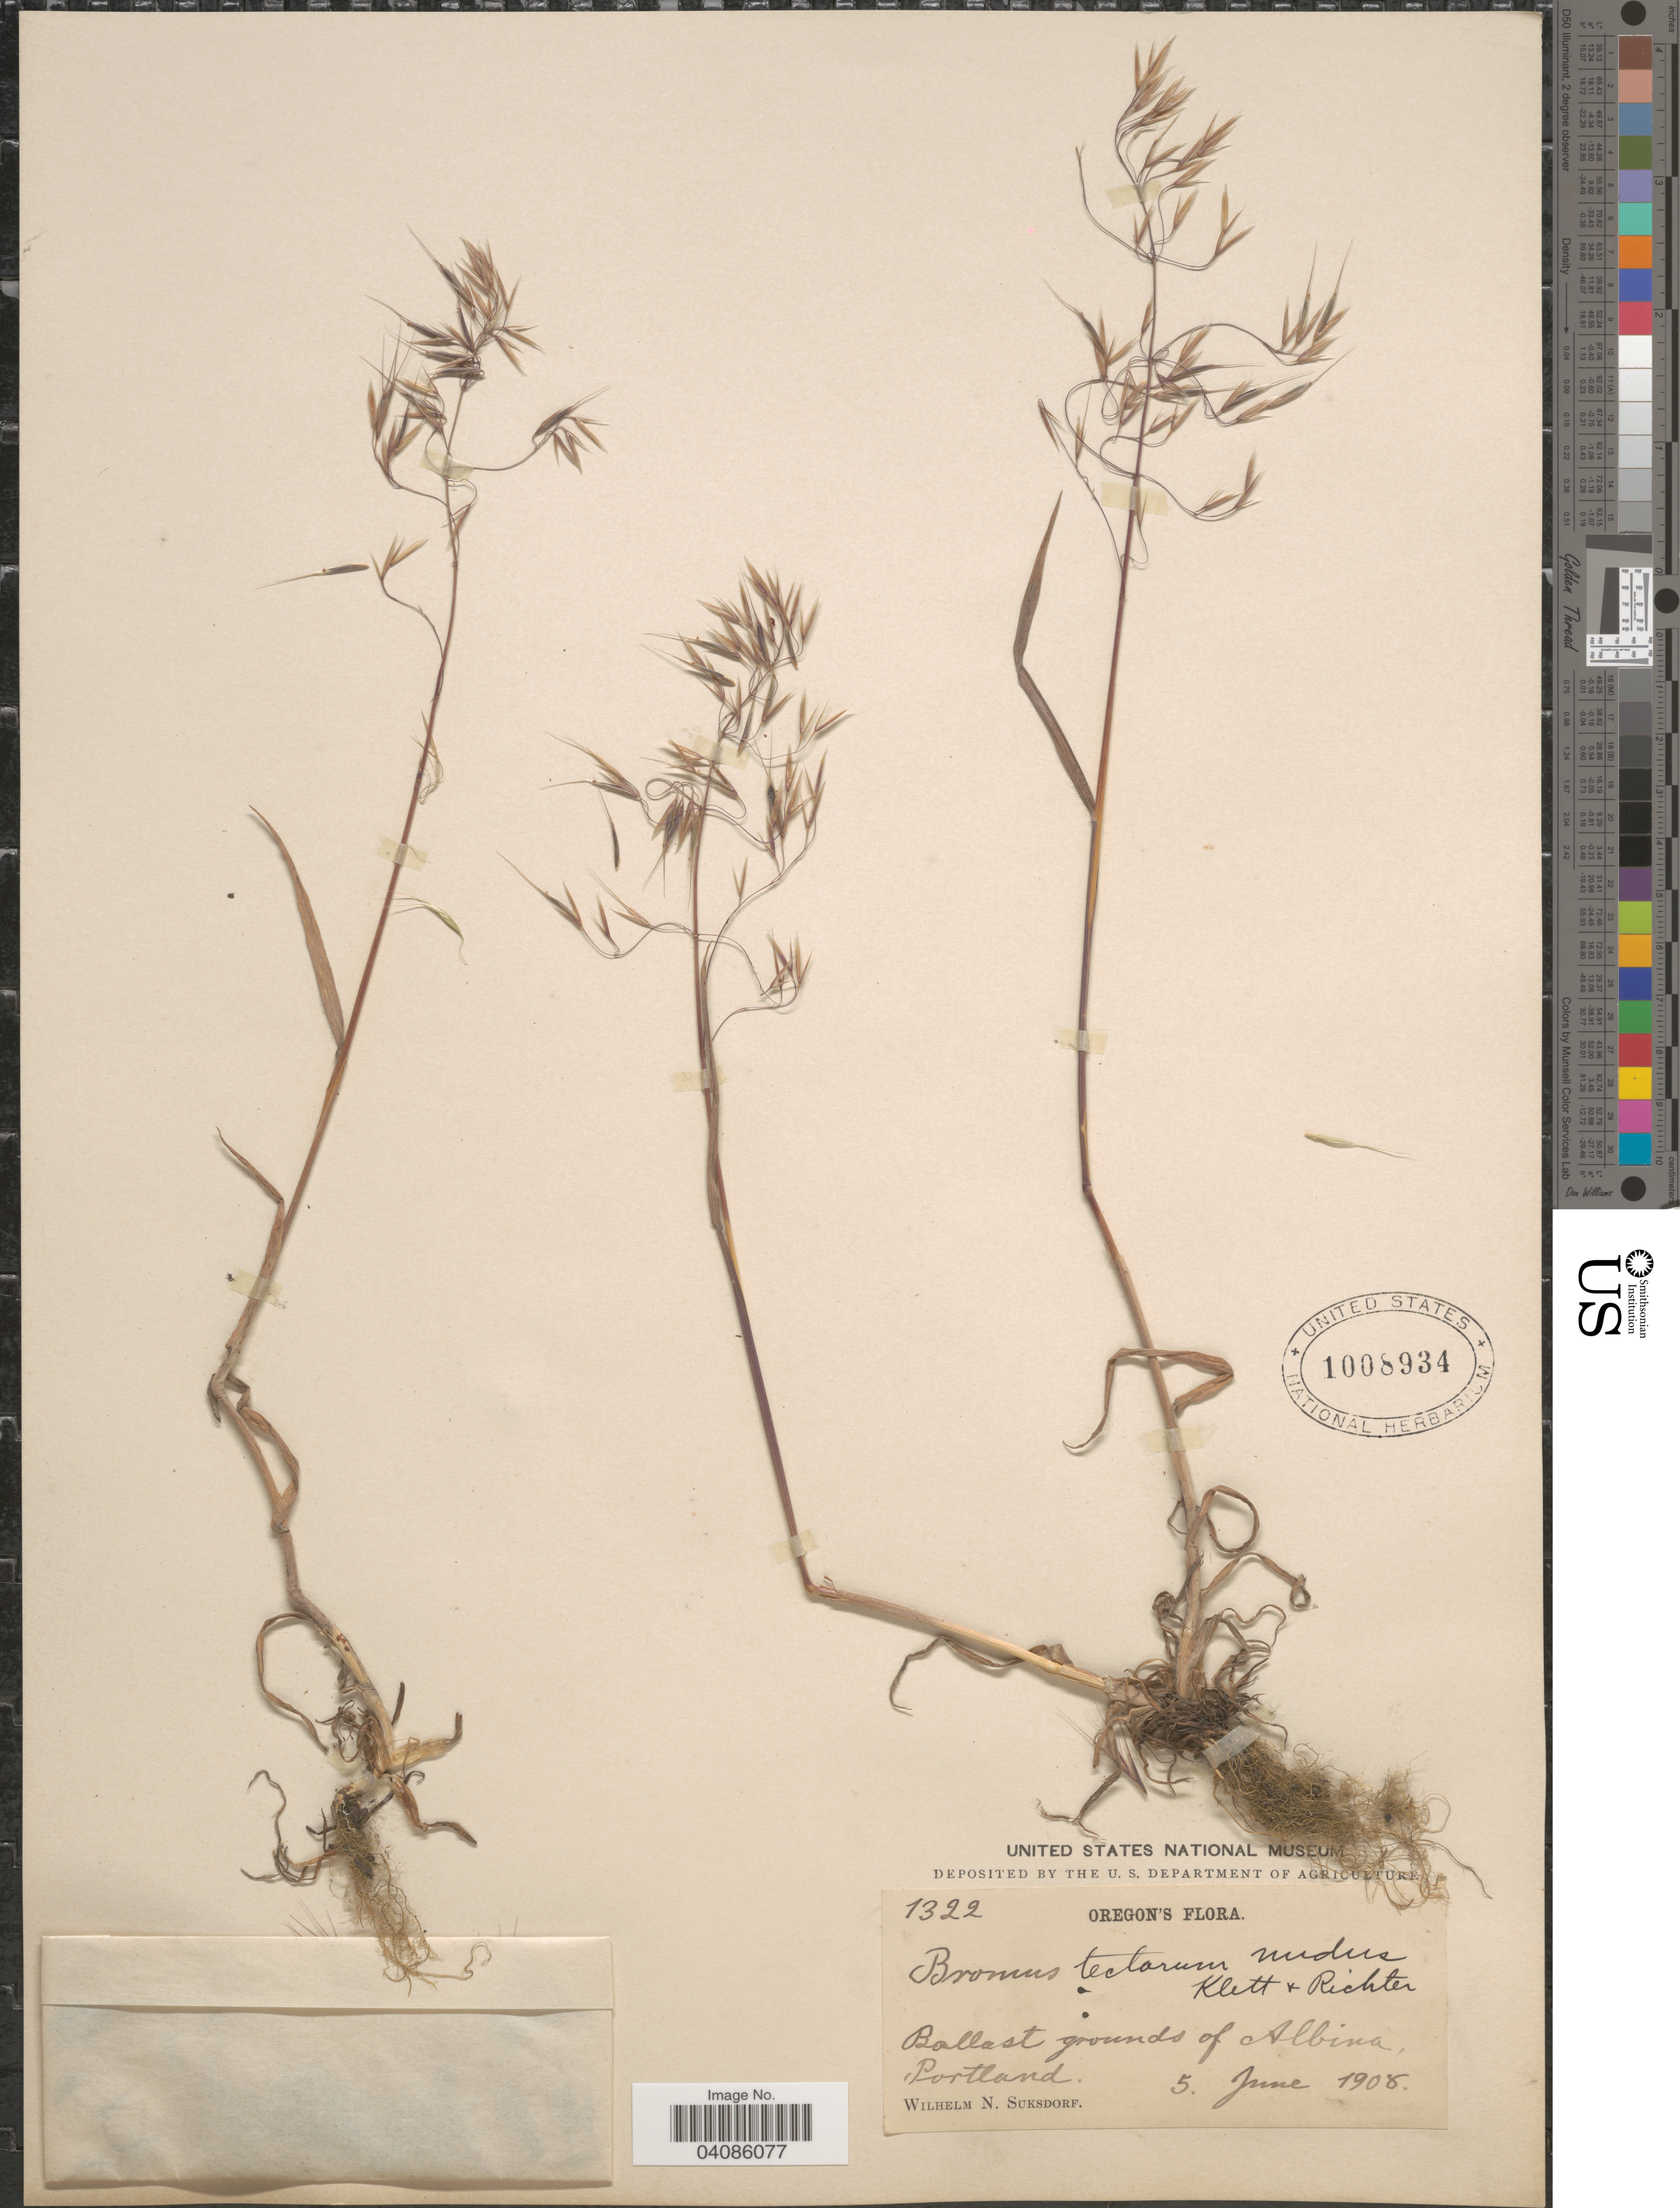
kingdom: Plantae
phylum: Tracheophyta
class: Liliopsida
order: Poales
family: Poaceae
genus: Bromus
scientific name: Bromus tectorum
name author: L.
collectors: W. N. Suksdorf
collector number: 1322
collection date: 1908-06-05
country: United States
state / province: Oregon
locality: Ballast grounds of Albina, Portland.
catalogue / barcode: US 1008934